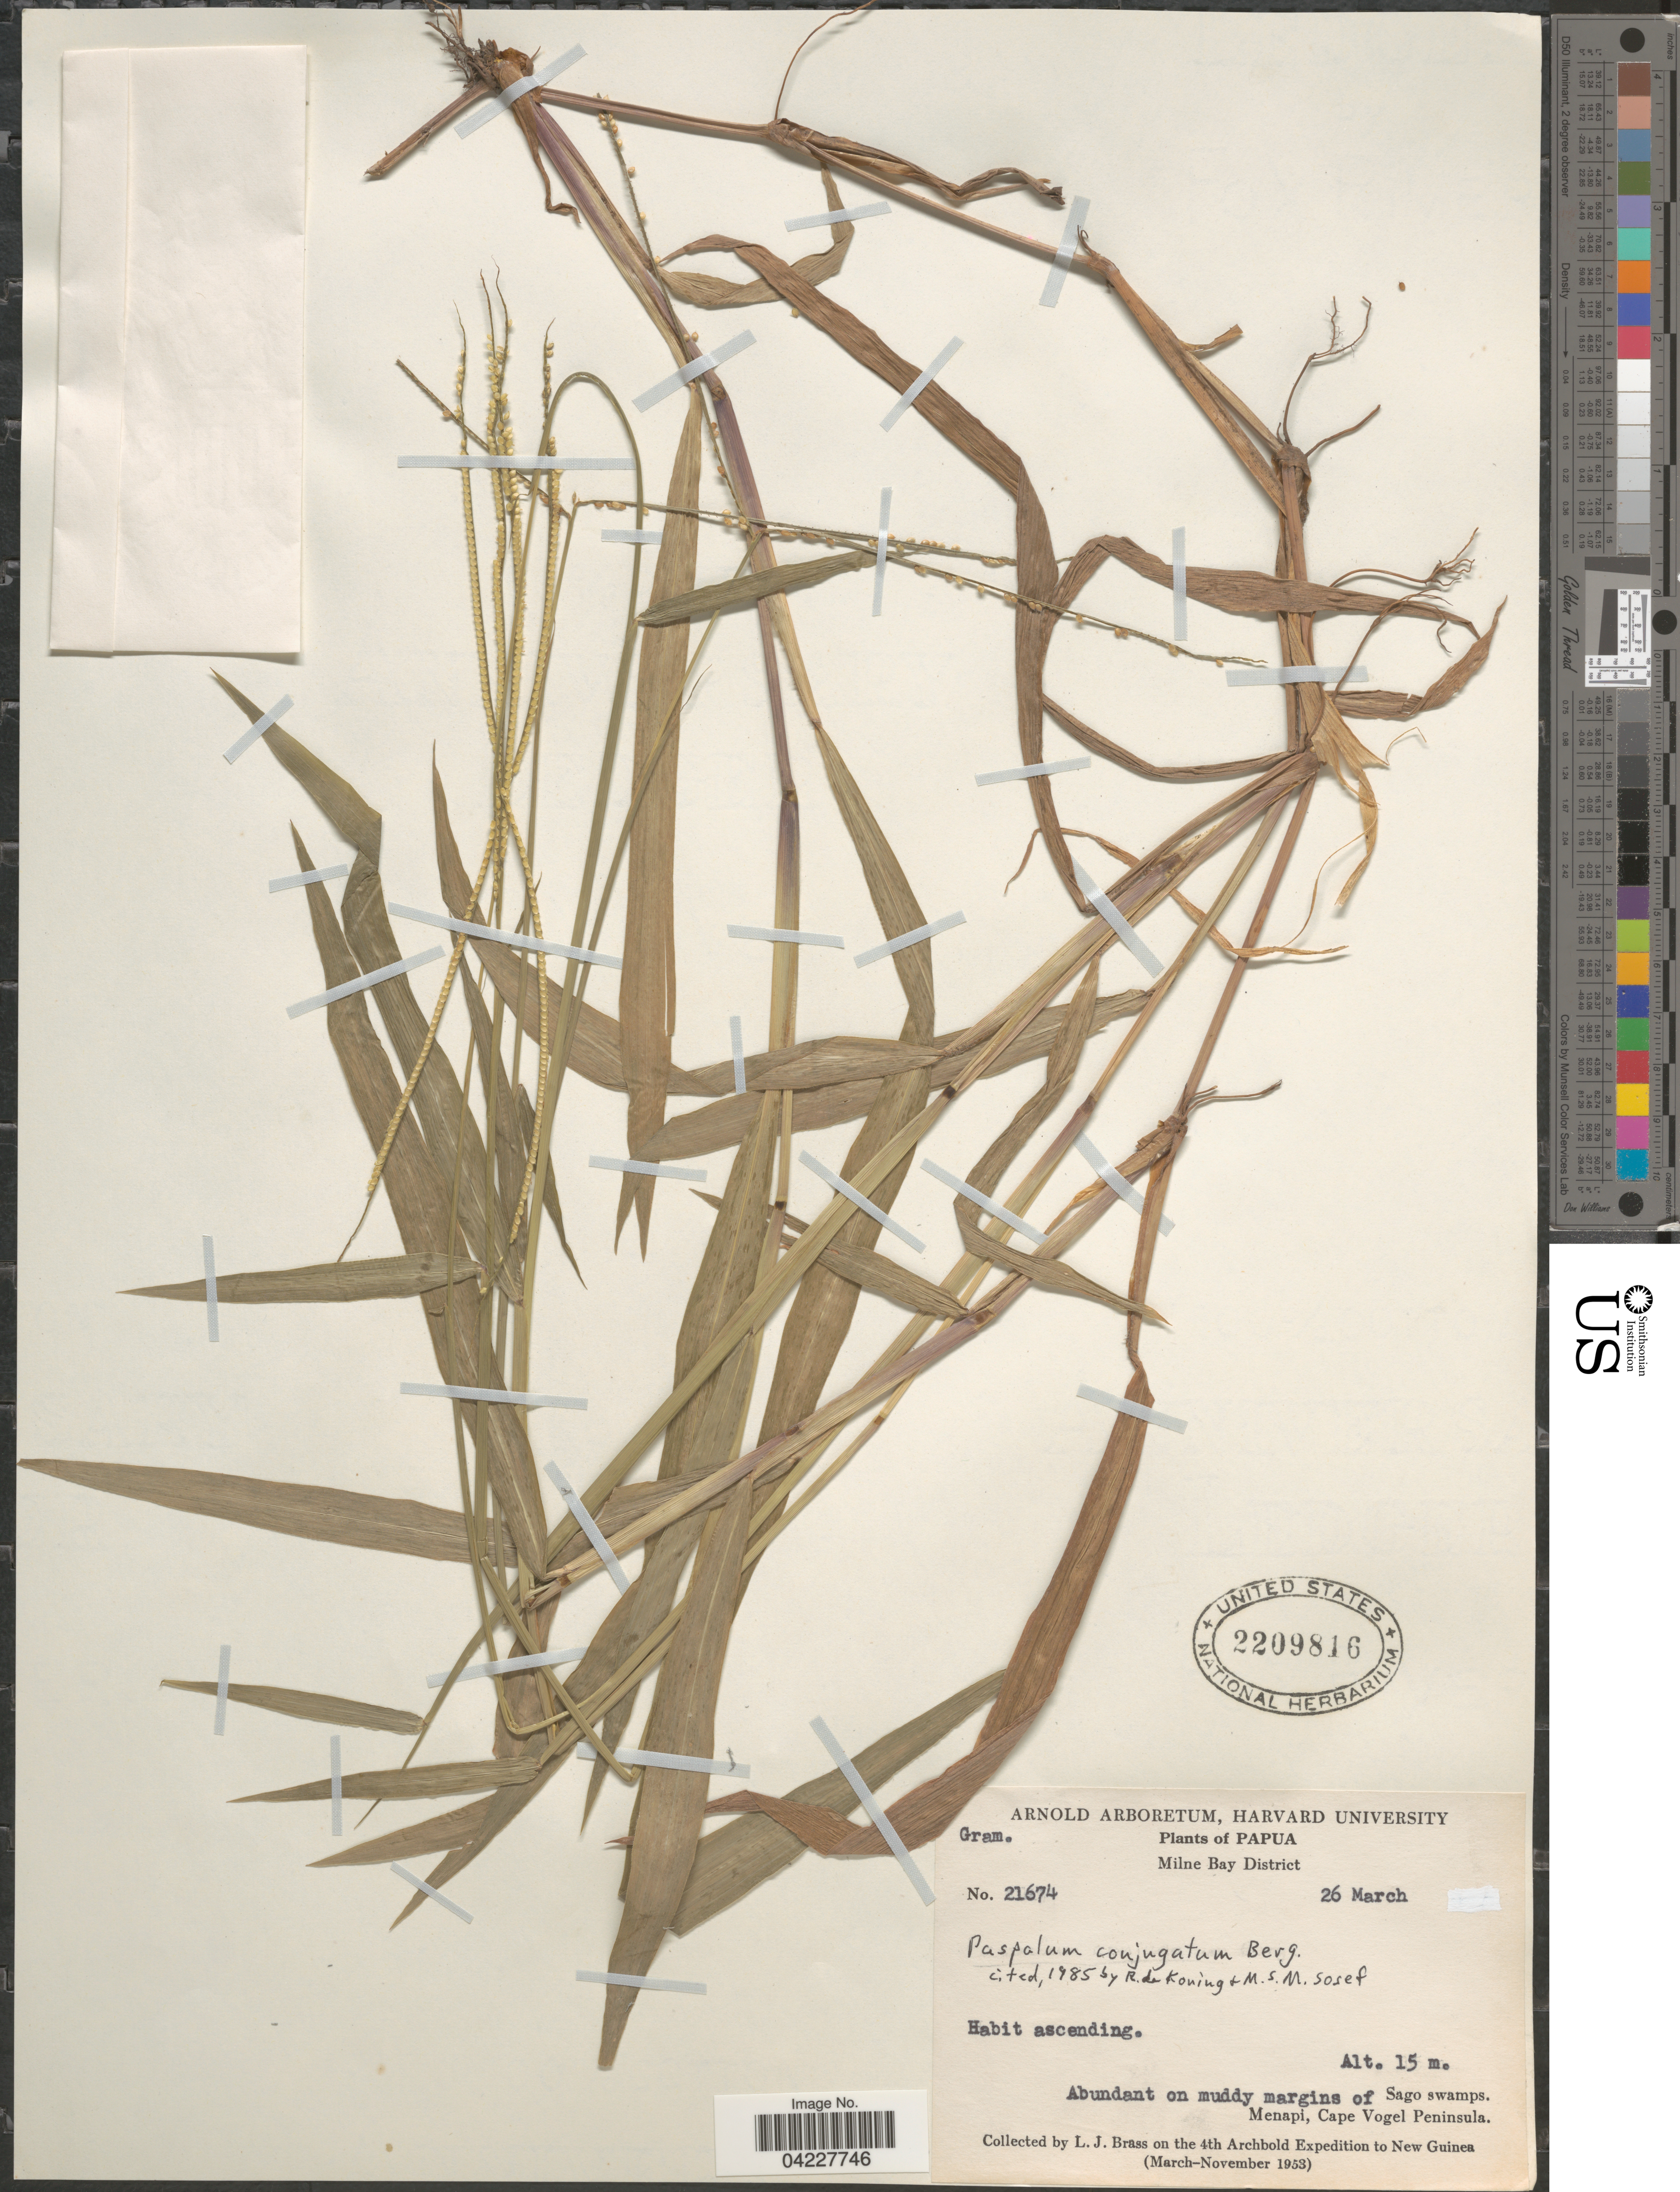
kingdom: Plantae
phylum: Tracheophyta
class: Liliopsida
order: Poales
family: Poaceae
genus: Paspalum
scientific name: Paspalum conjugatum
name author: P.J. Bergius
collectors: L. J. Brass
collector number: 21674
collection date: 1953-03-26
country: Papua New Guinea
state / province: Milne Bay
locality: Papua. Milne Bay District. Abundant on muddy margins of Sago swamps. Menapi, Cape Vogel Peninsula. The 4th Expedition to New Guinea.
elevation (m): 15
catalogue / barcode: US 2209816